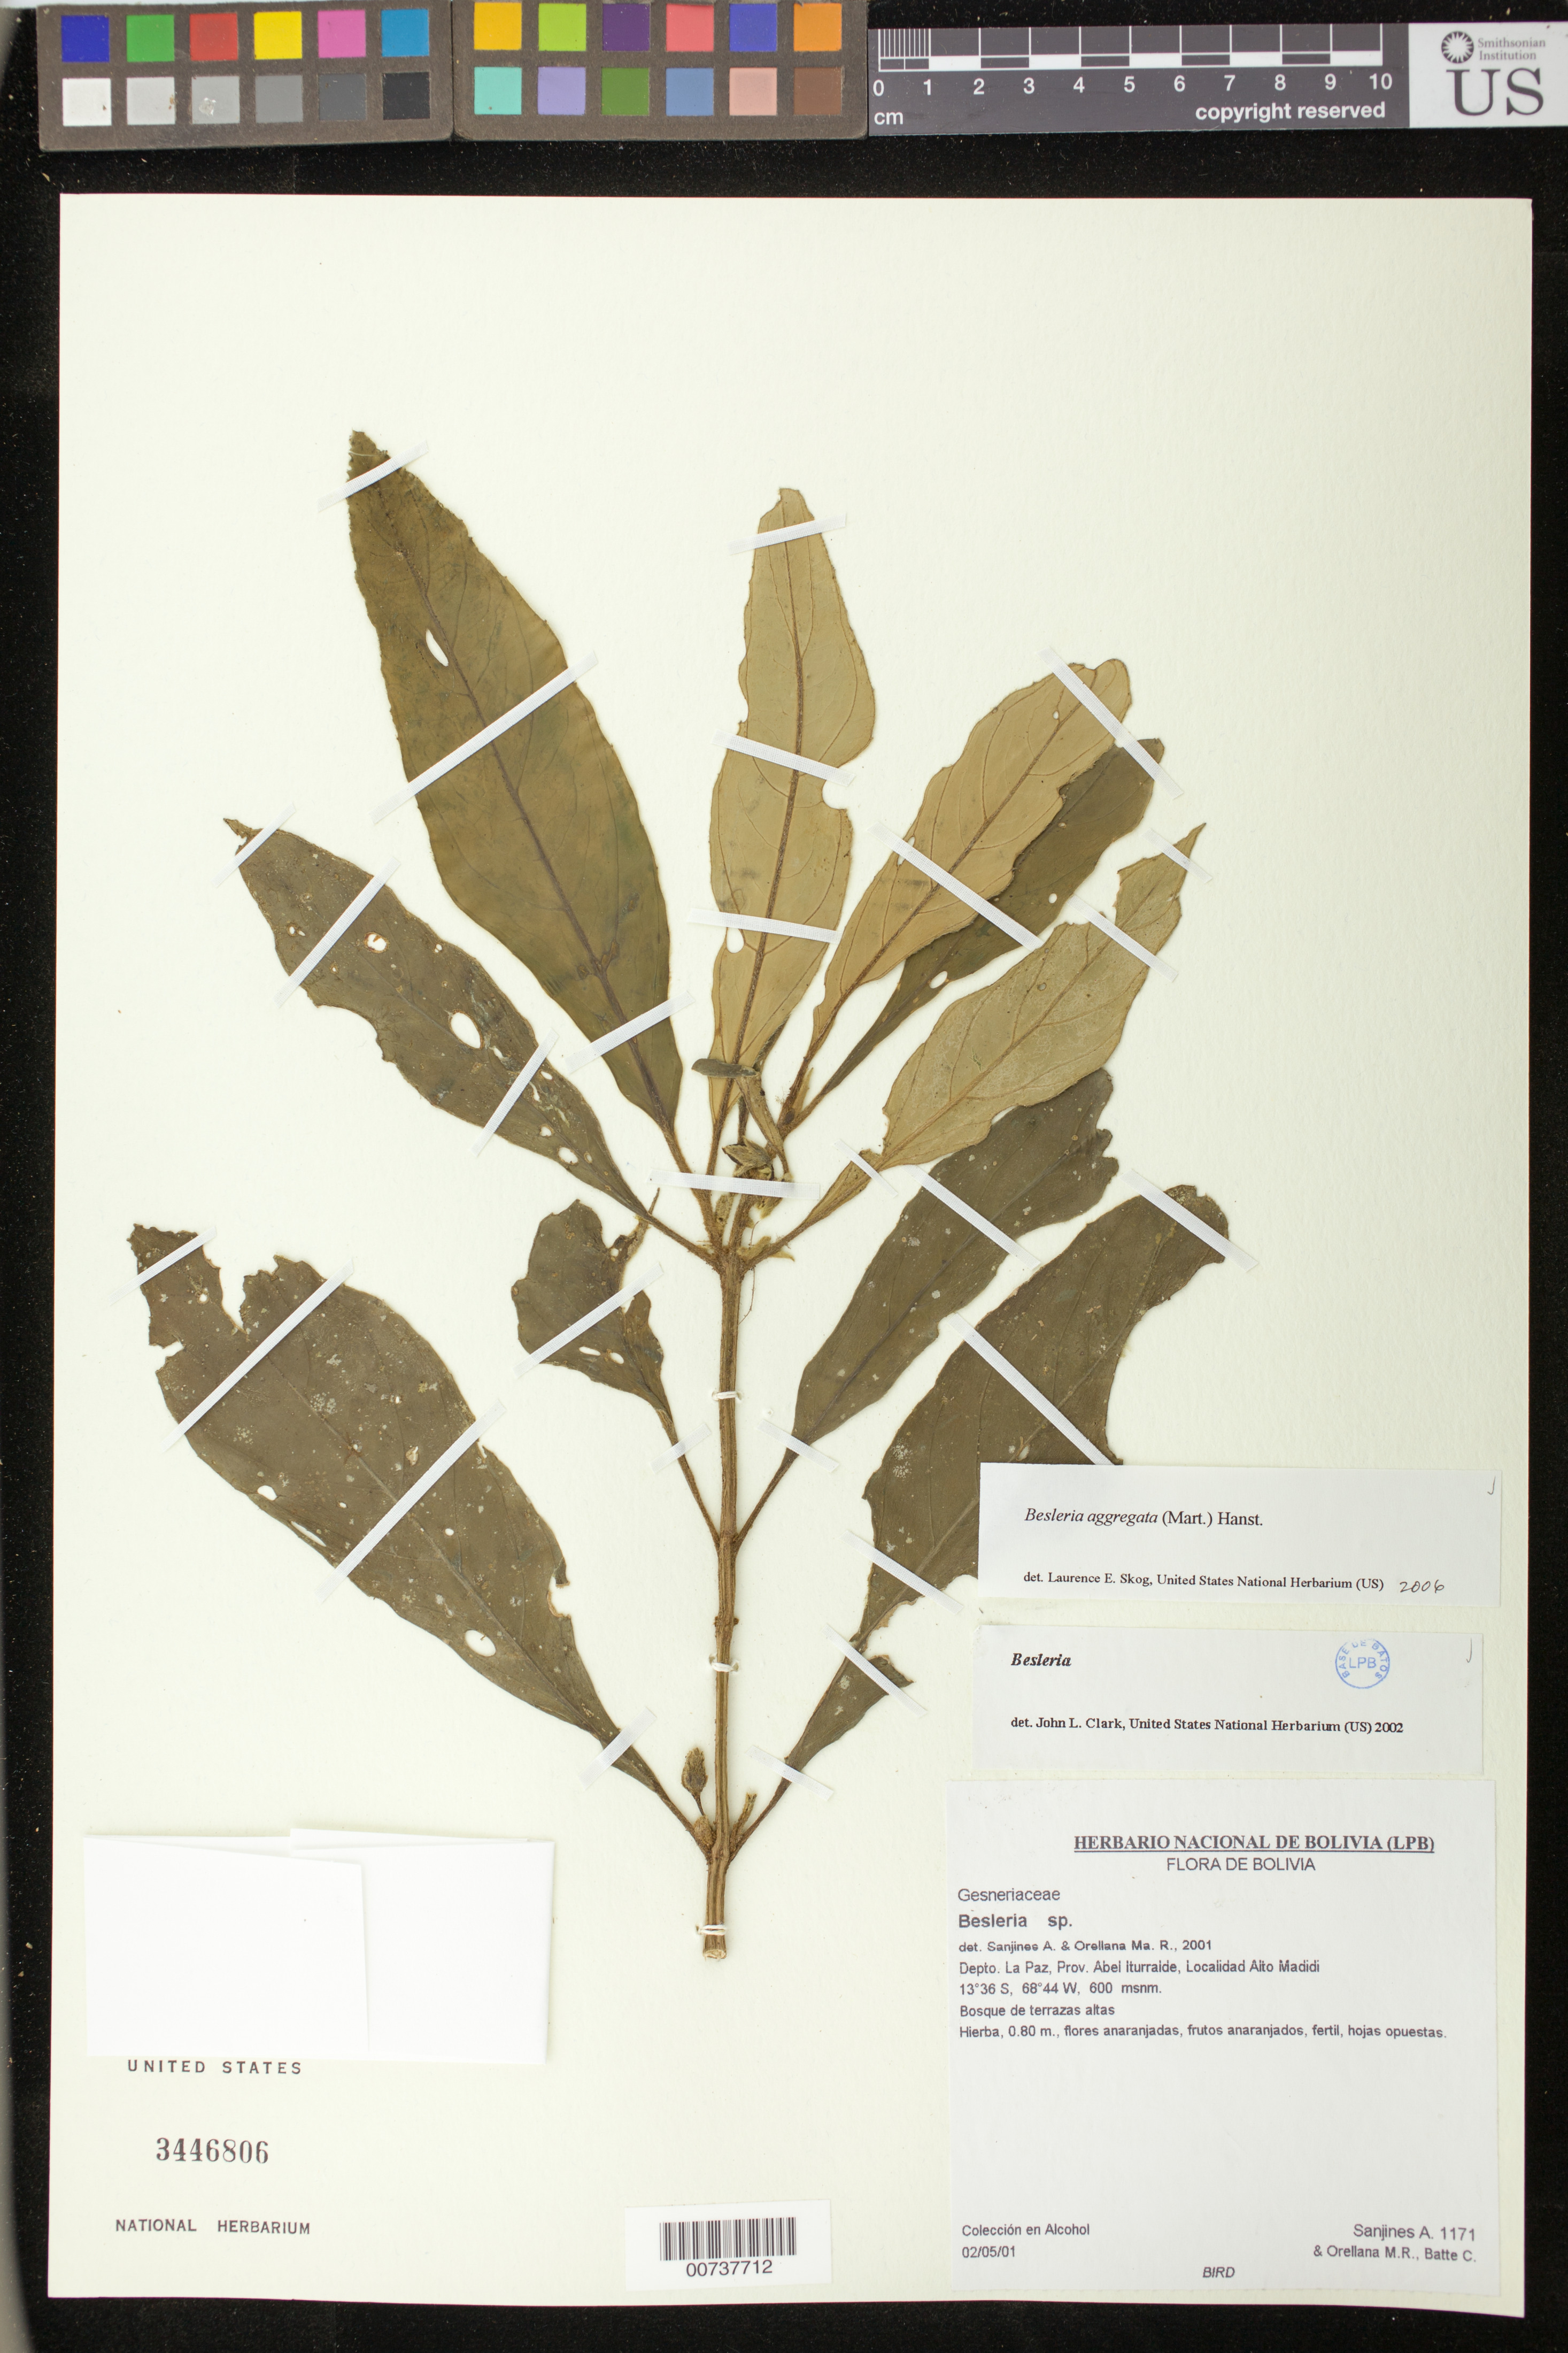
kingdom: Plantae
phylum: Tracheophyta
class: Magnoliopsida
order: Lamiales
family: Gesneriaceae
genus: Besleria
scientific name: Besleria aggregata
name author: (Mart.) Hanst.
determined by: Skog, Laurence E.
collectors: A. Sanjines, M. Orellana & C. Batte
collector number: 1171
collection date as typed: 02 May 2001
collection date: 2001-05-02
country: Bolivia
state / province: La Paz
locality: Prov. Abel Iturralde, localidad Alto Madidi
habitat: Bosque de terrazas altas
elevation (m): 600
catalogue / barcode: US 3446806